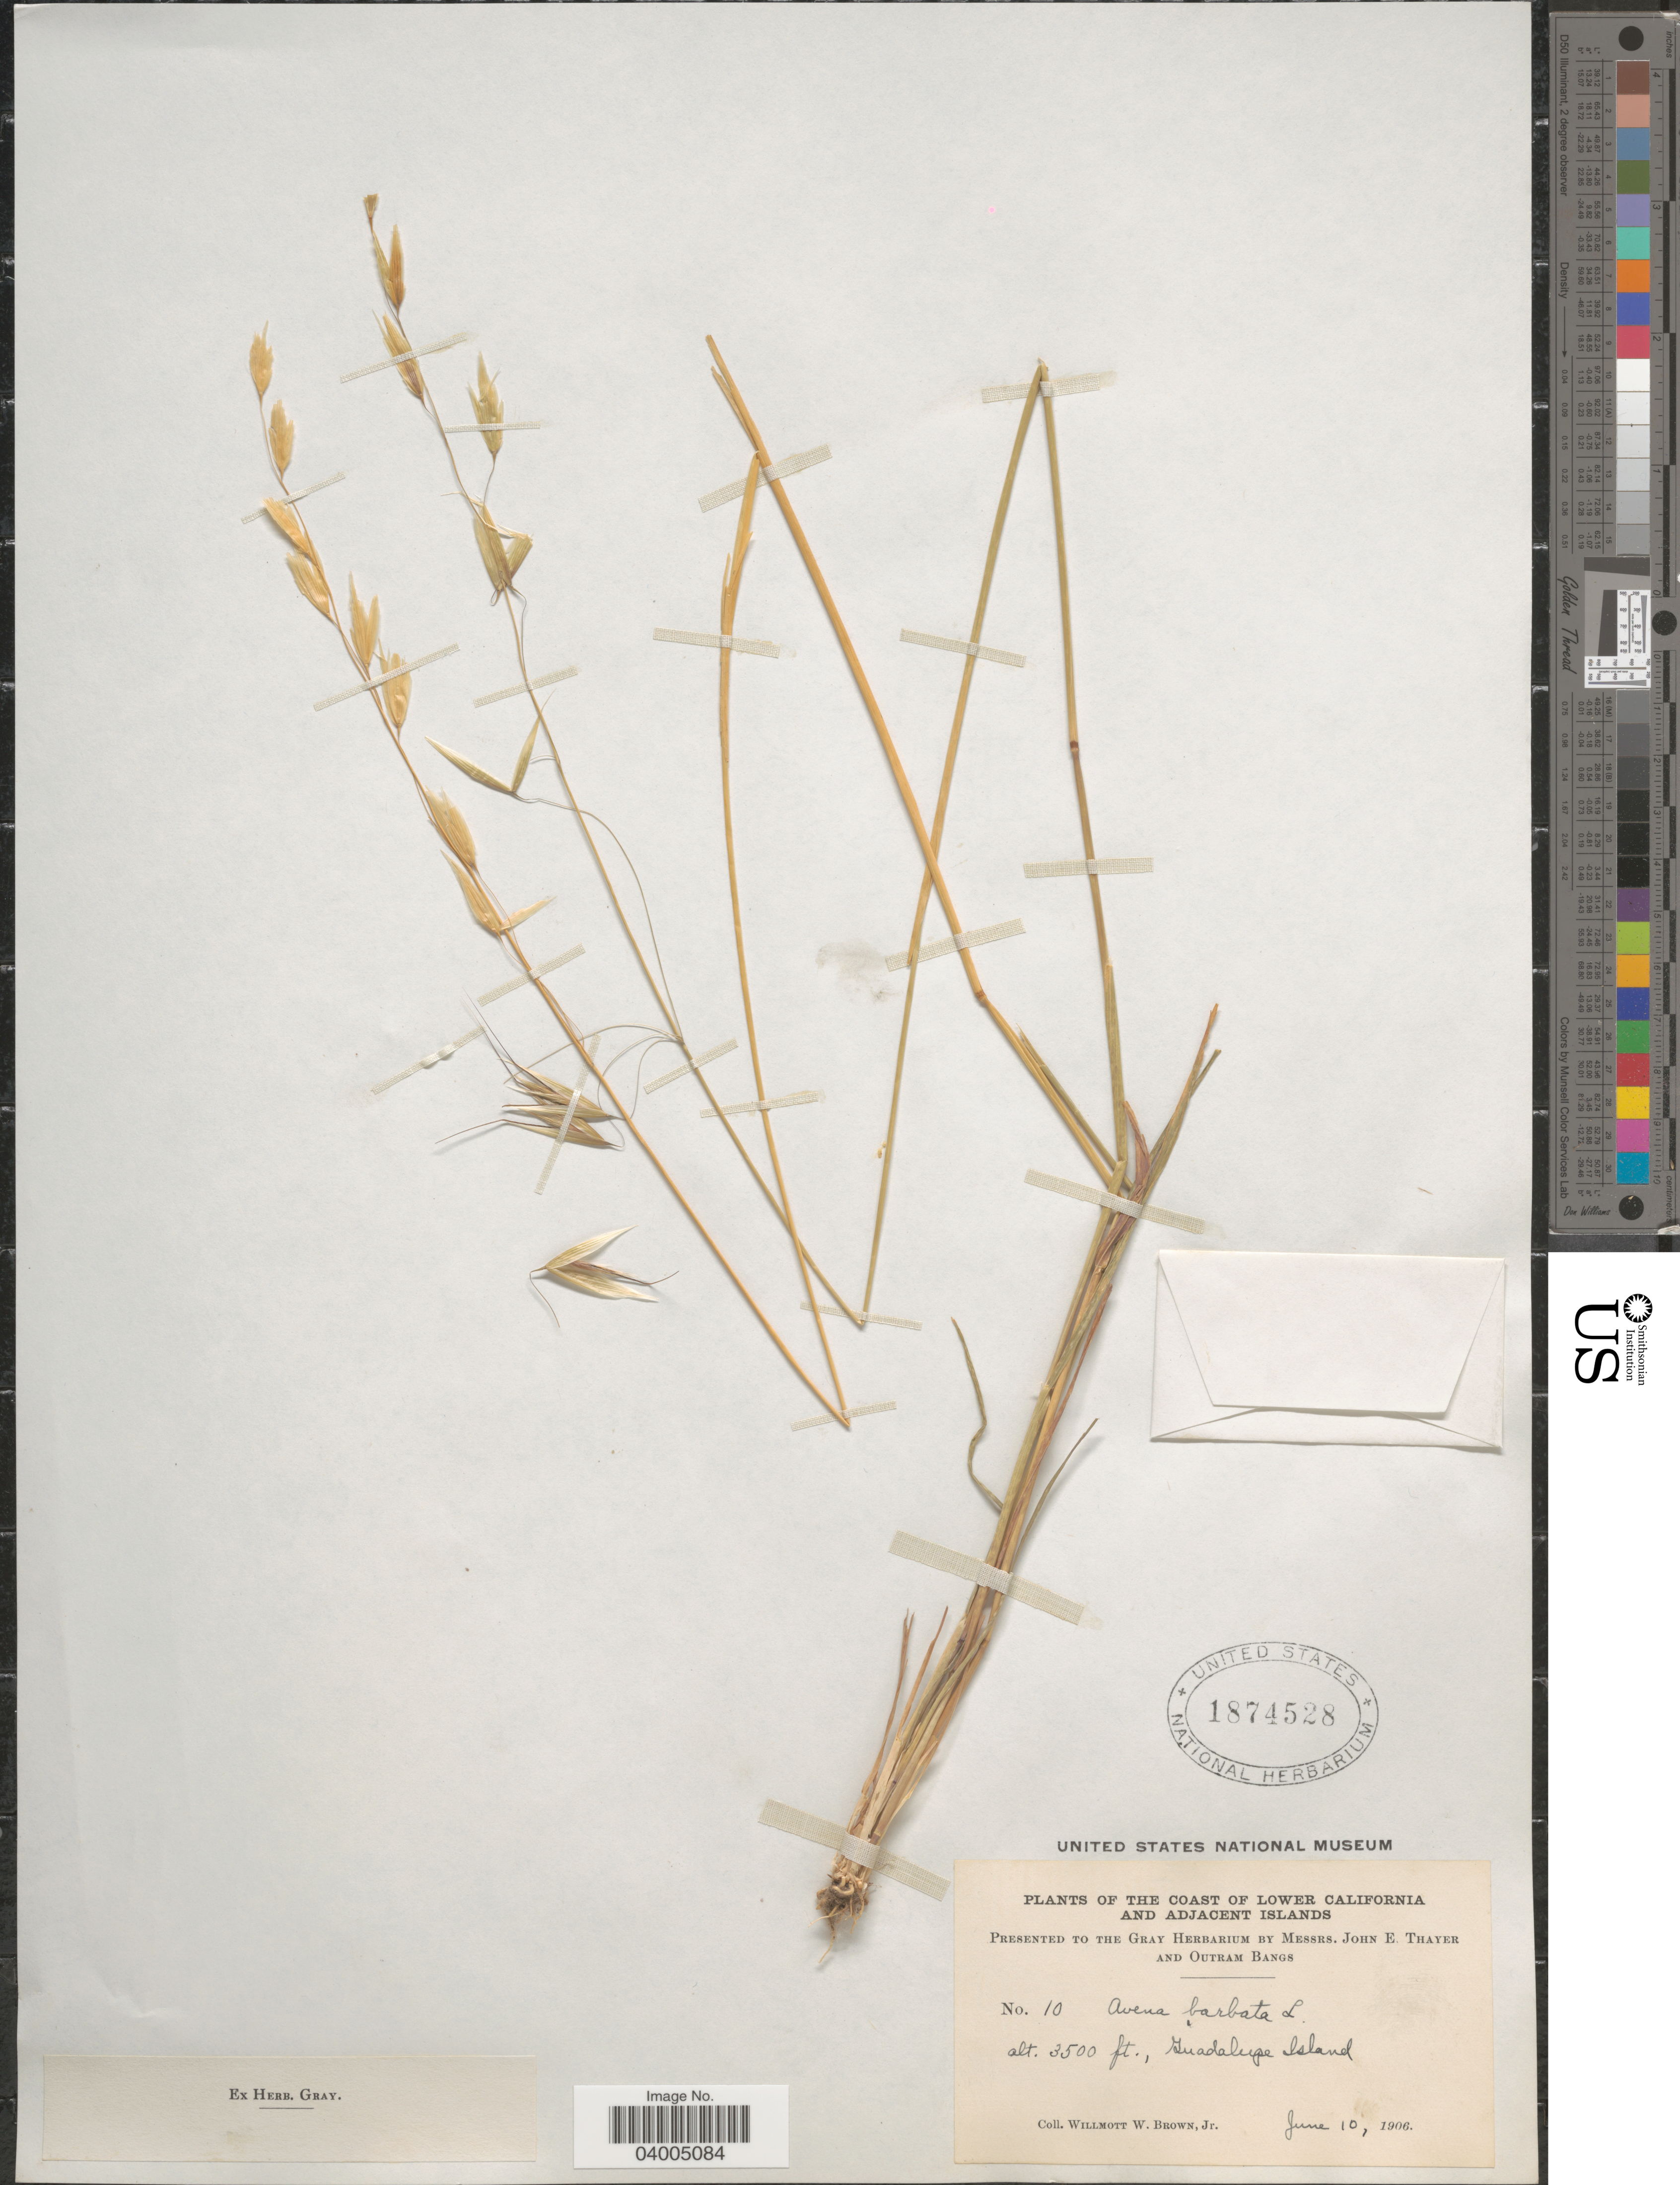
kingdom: Plantae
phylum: Tracheophyta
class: Liliopsida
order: Poales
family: Poaceae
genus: Avena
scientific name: Avena barbata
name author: Pott ex Link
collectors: W. W. Brown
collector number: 10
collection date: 1906-06-10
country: Mexico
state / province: Baja California Norte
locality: The coast of Lower California and adjacent Islands. Guadalupe Island.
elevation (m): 1067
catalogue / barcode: US 1874528